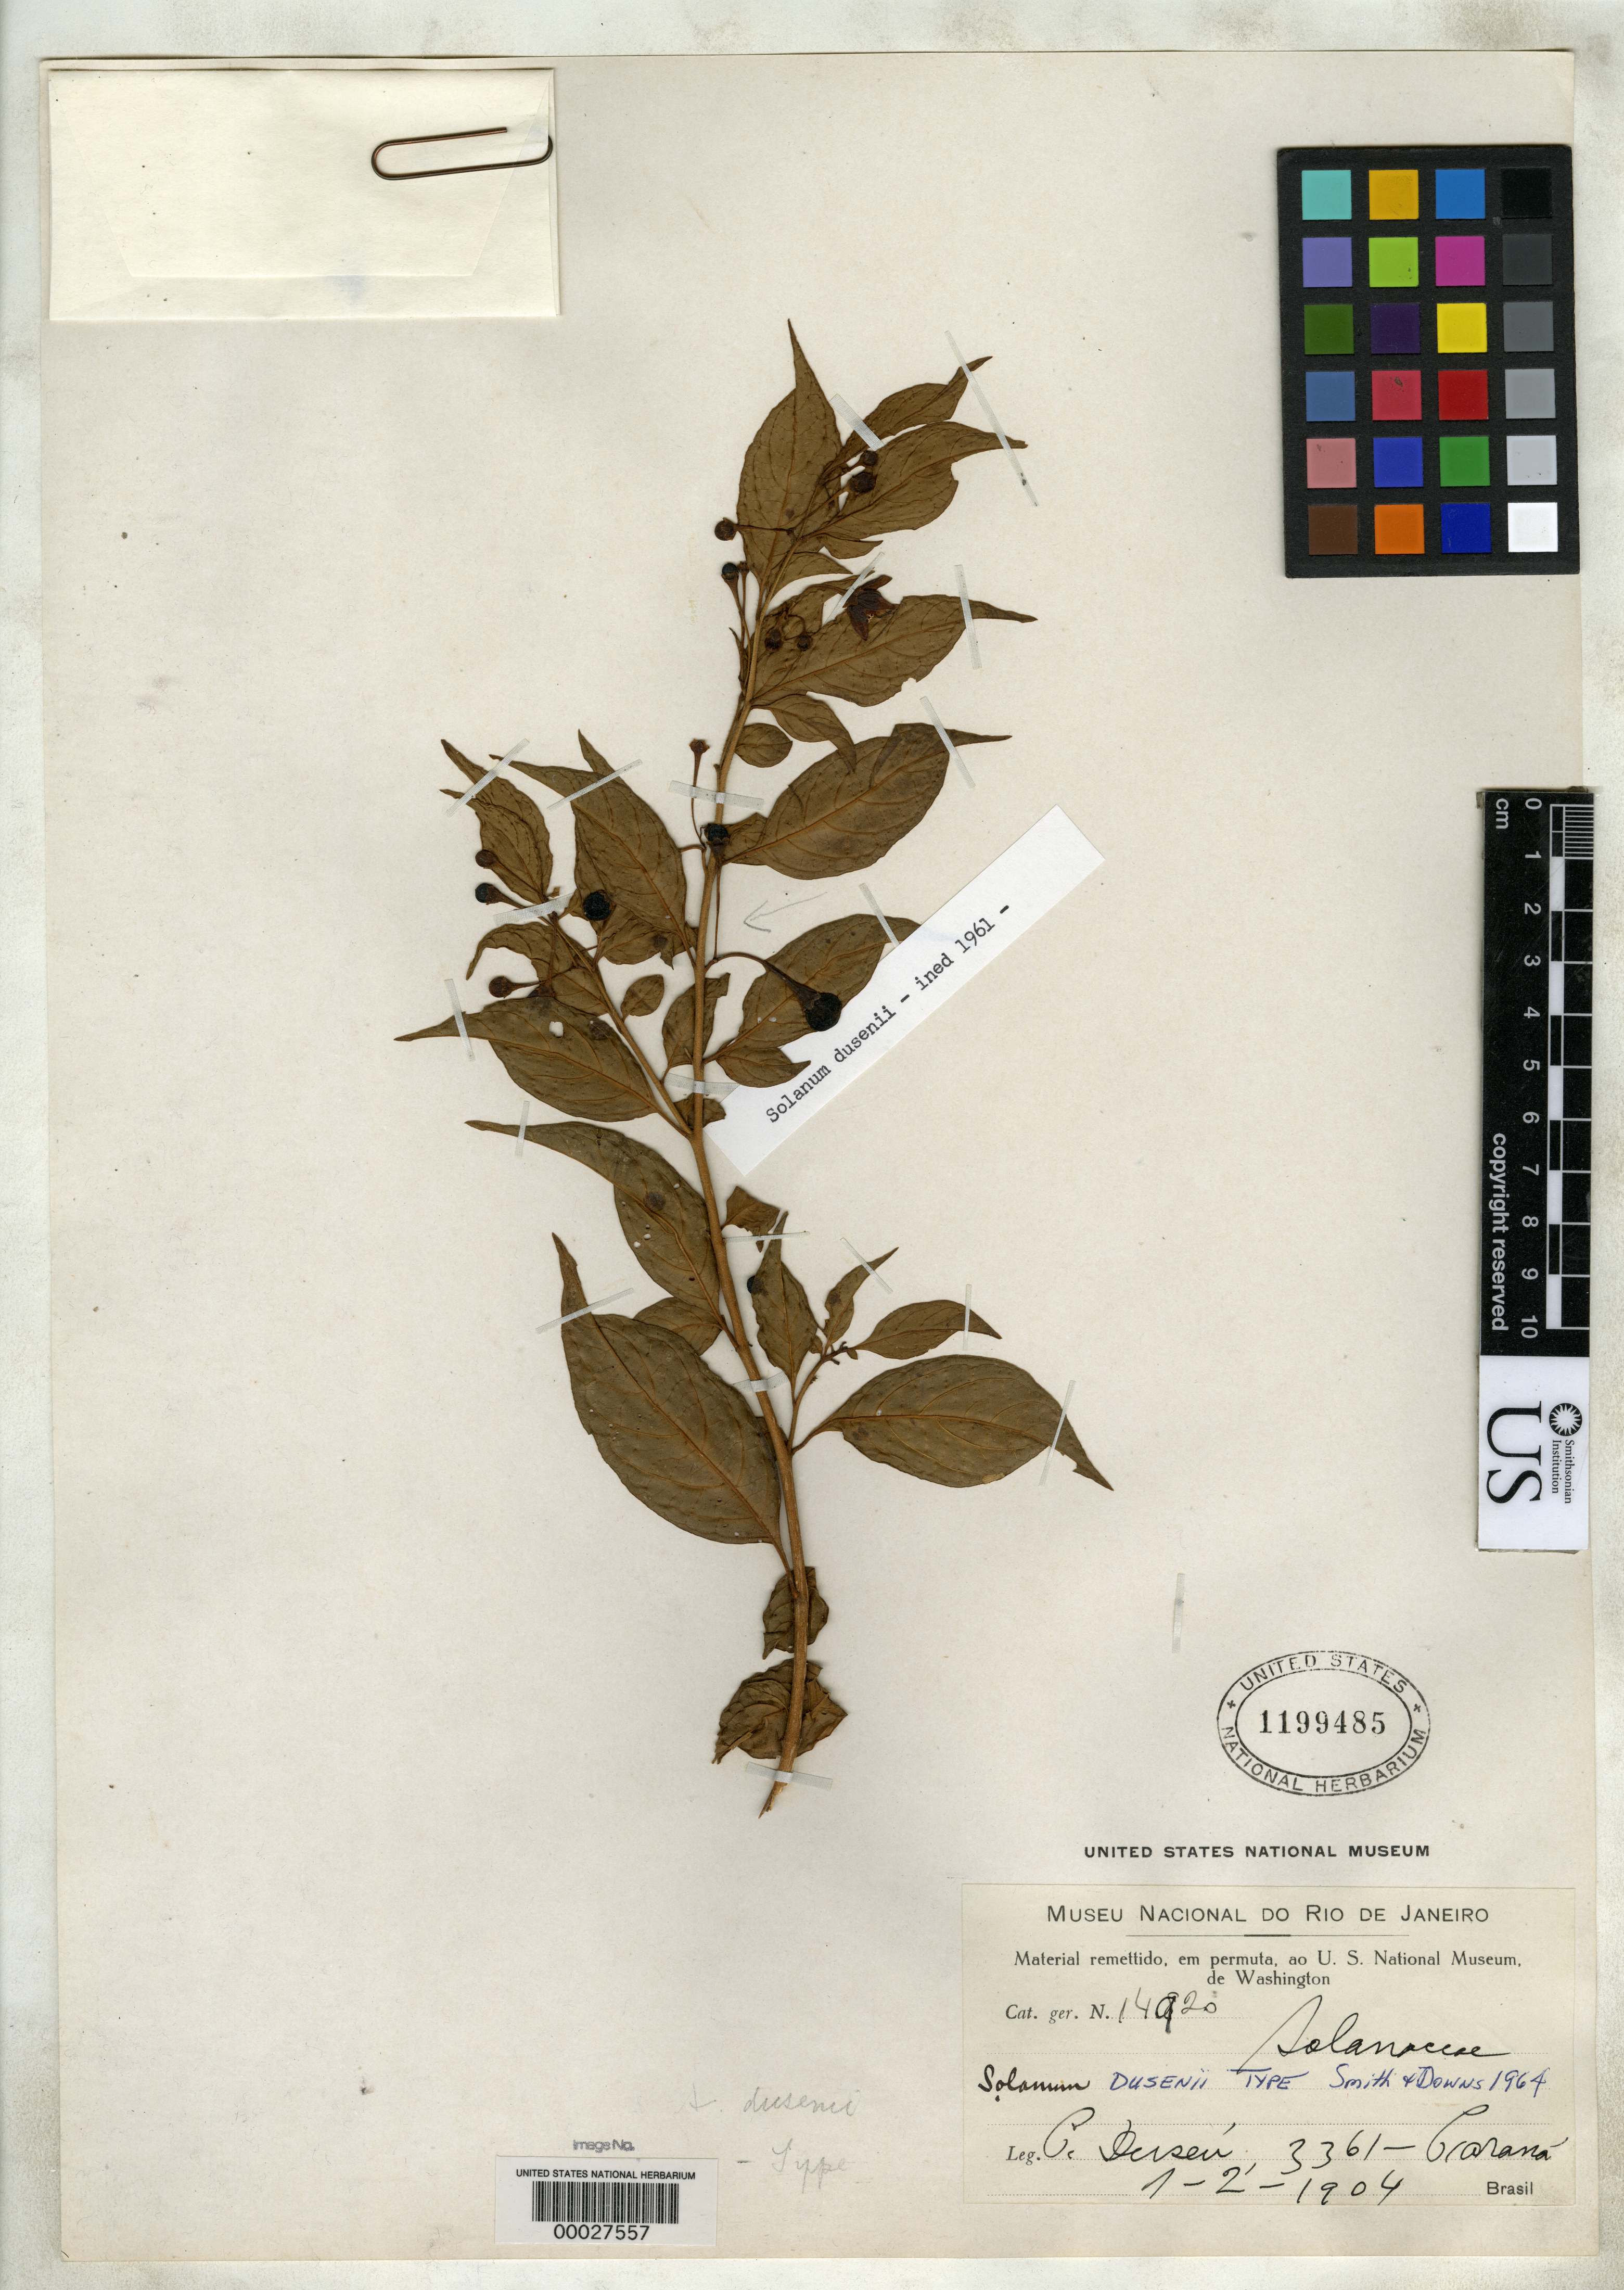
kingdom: Plantae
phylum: Tracheophyta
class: Magnoliopsida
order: Solanales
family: Solanaceae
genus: Solanum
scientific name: Solanum dusenii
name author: L.B. Sm. & Downs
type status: Holotype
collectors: P. Dusén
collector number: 3361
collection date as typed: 1-2'-1904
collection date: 1904-02-01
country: Brazil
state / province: Paraná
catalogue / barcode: US 1199485